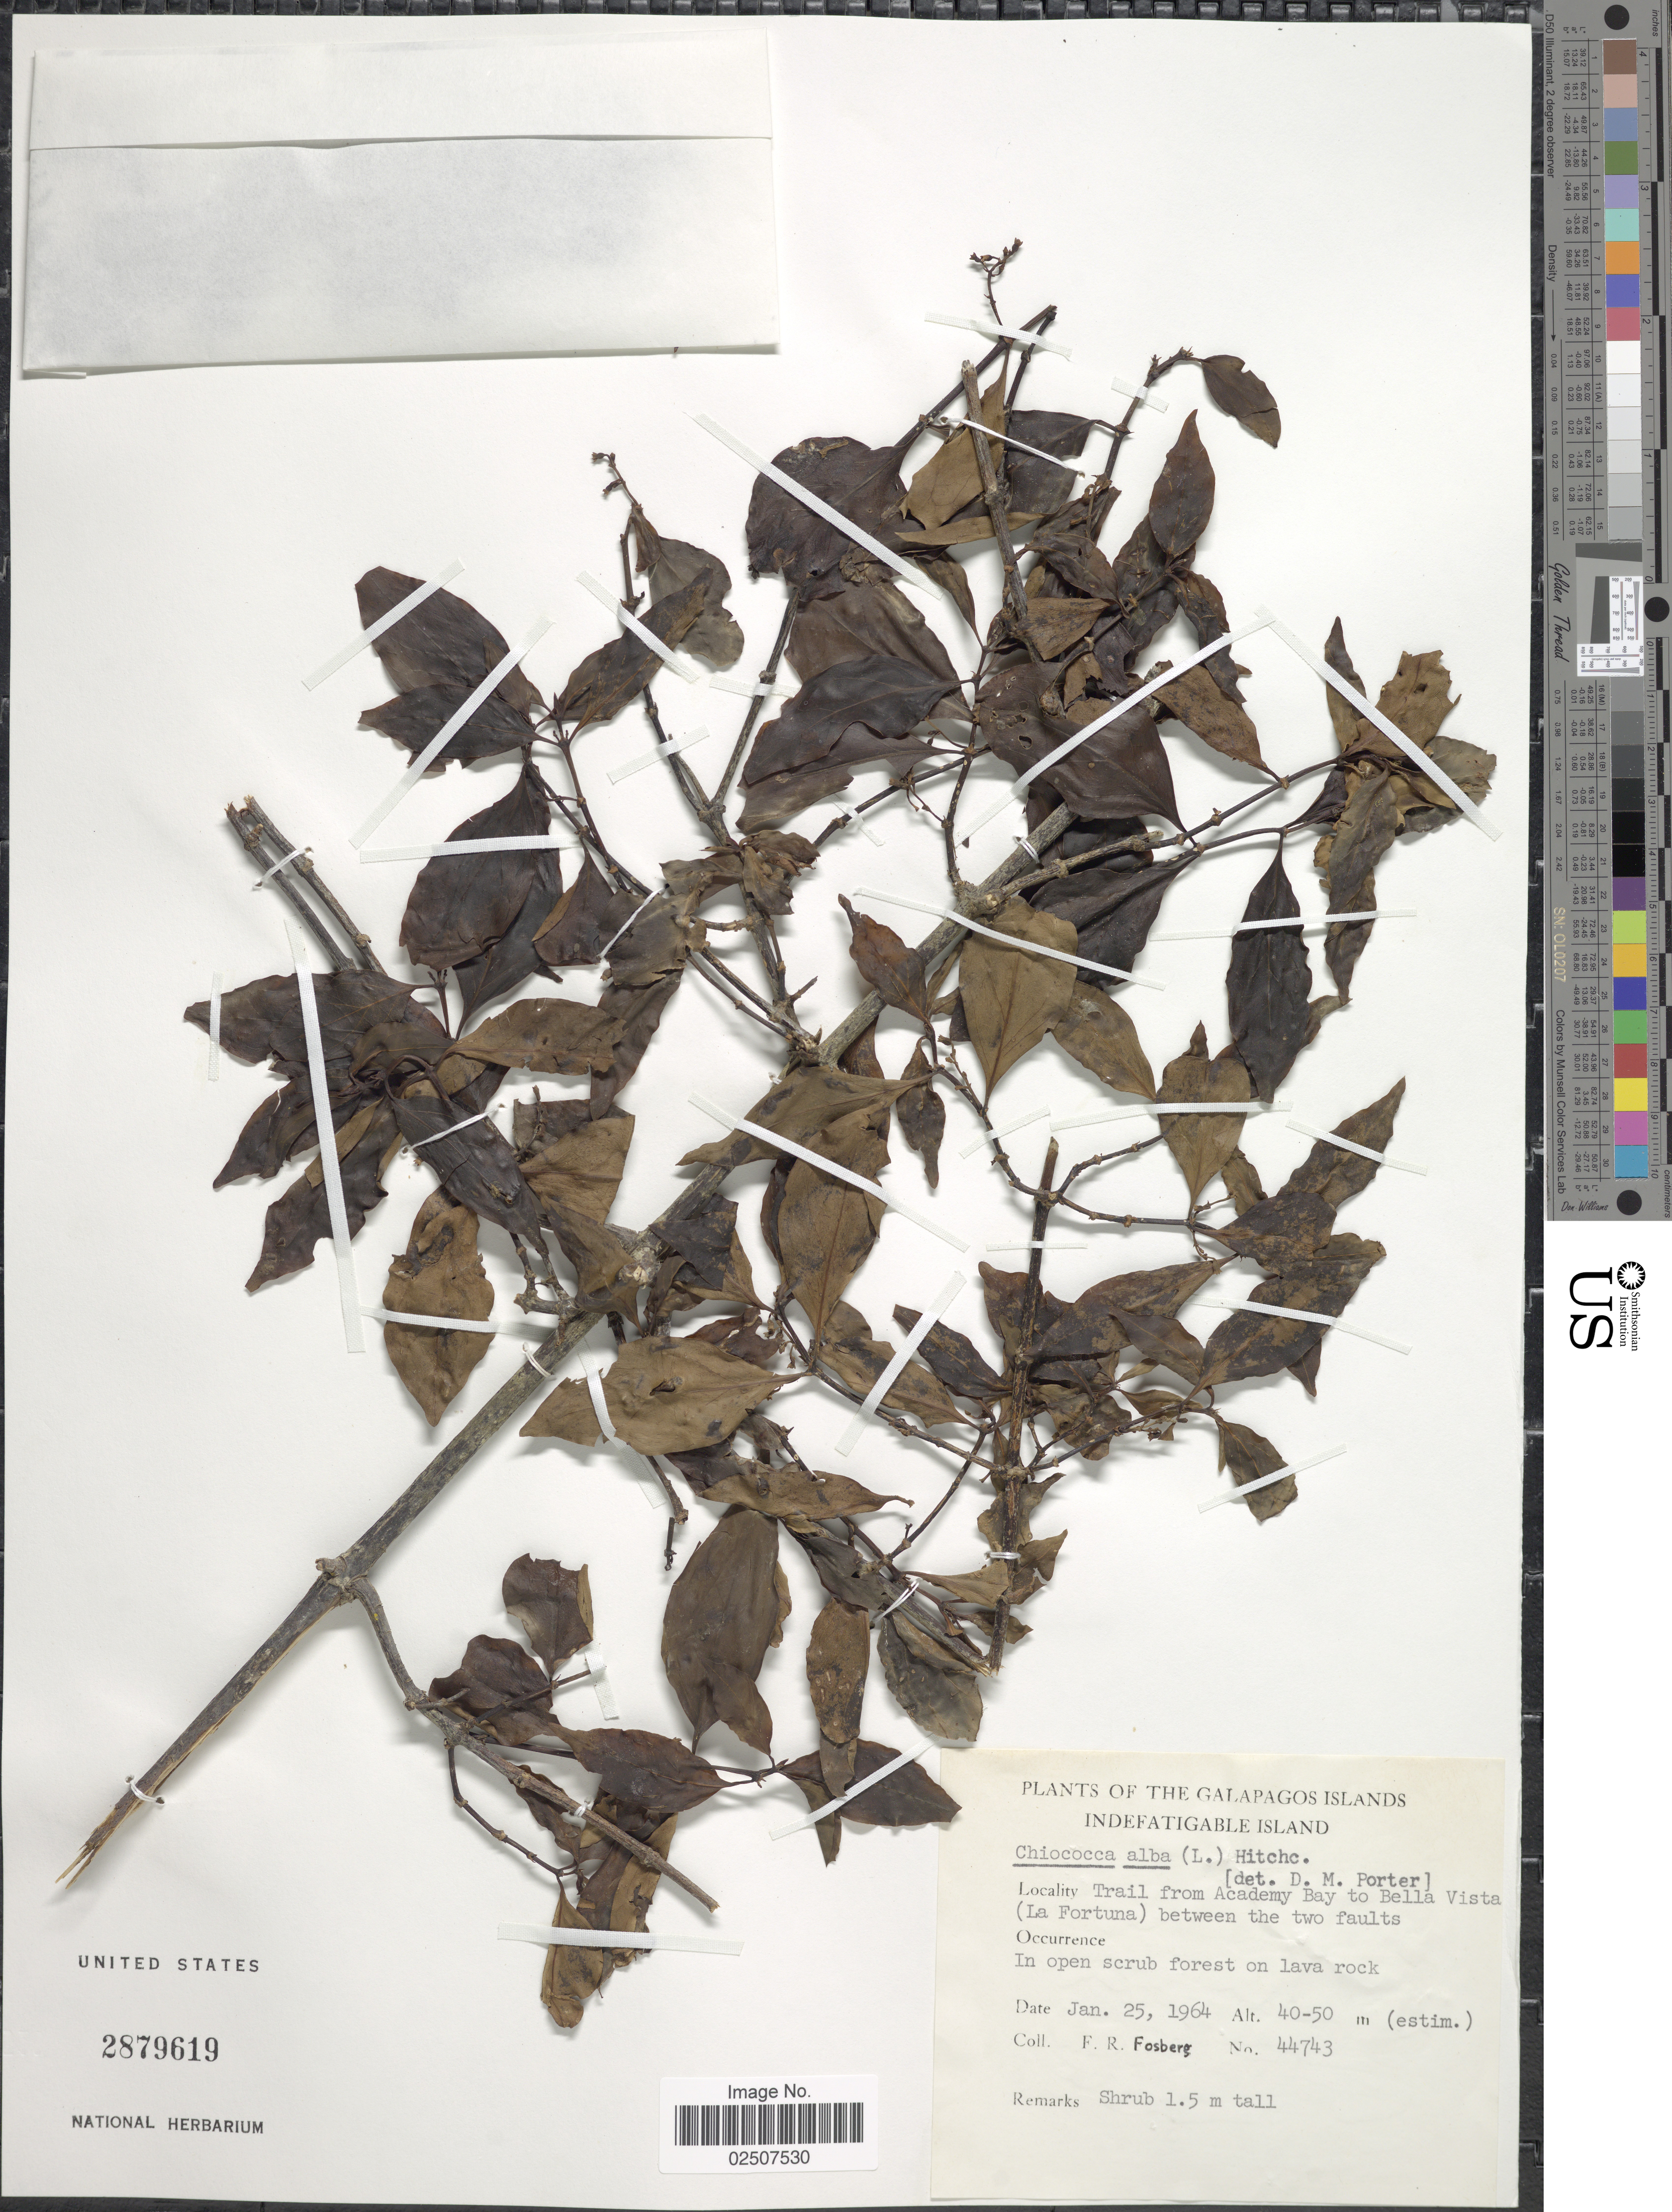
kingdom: Plantae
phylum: Tracheophyta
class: Magnoliopsida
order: Gentianales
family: Rubiaceae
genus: Chiococca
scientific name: Chiococca alba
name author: (L.) Hitchc.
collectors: F. R. Fosberg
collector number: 44743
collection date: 1964-01-25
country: Ecuador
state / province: Colón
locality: Galapagos Islands. Indefatigable Island. Trail from Academy Bay to Bella Vista (La Fortuna) between the two faults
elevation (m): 40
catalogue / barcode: US 2879619